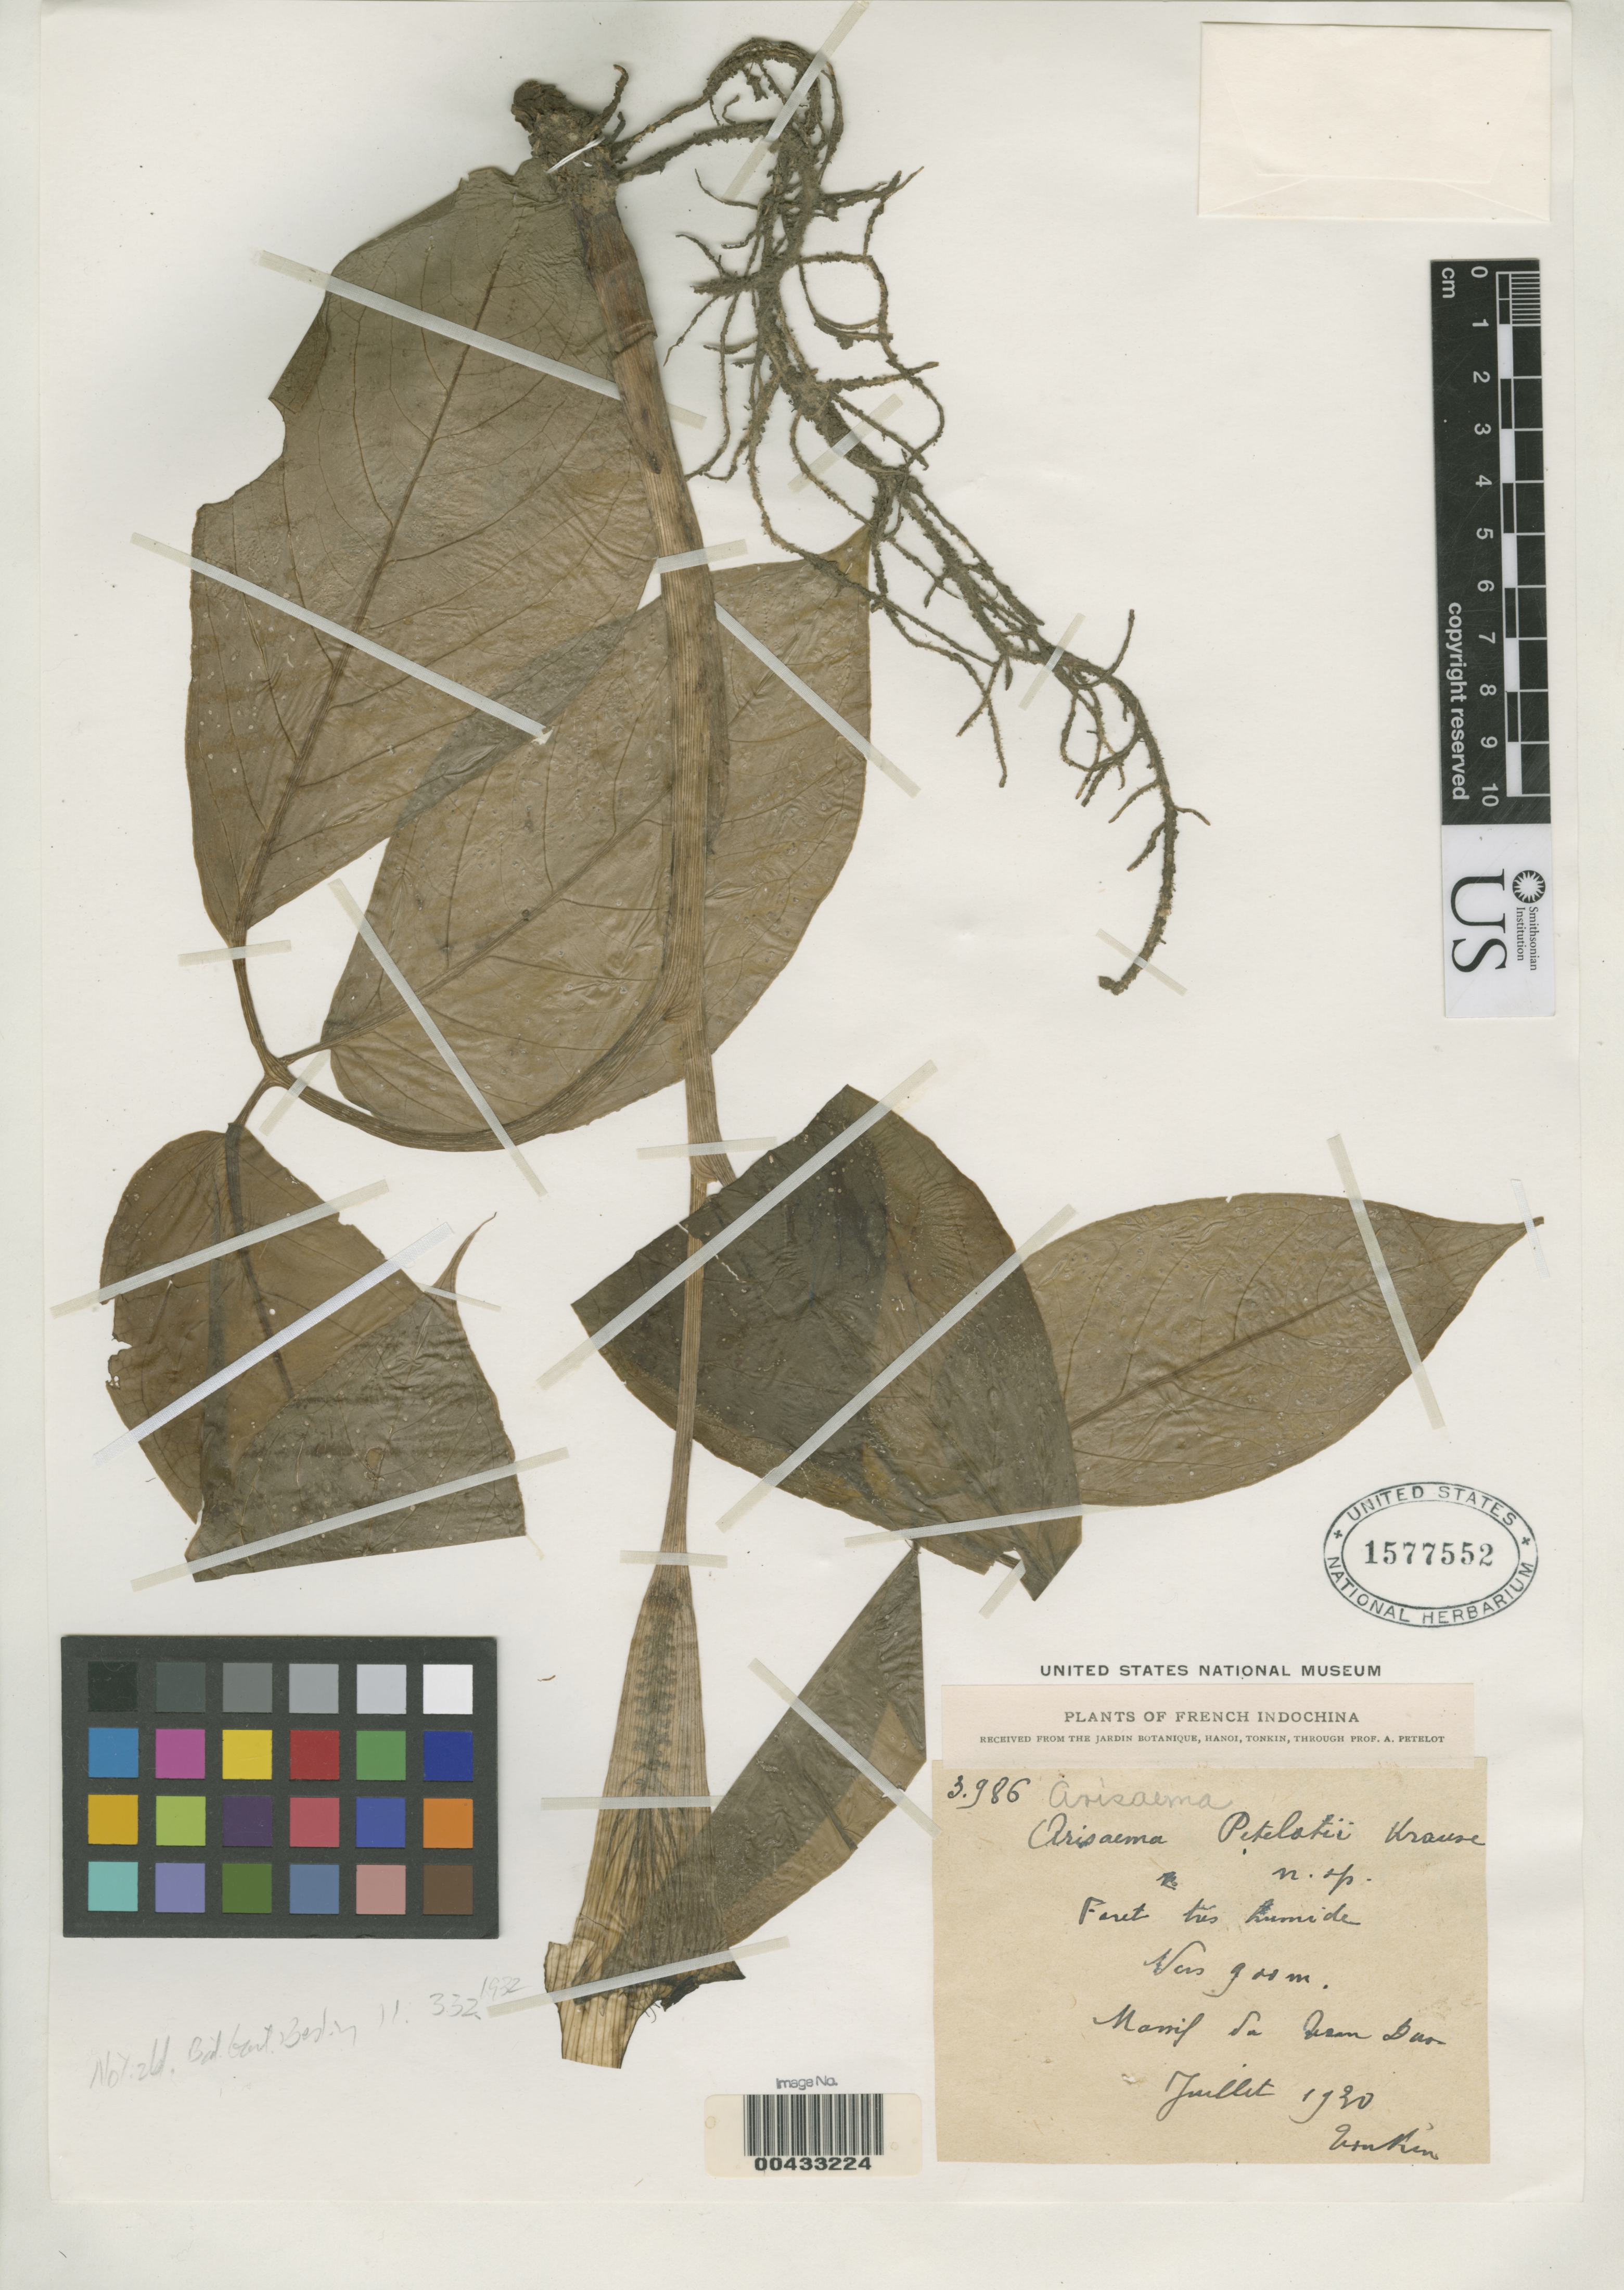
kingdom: Plantae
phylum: Tracheophyta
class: Liliopsida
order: Alismatales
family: Araceae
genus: Arisaema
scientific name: Arisaema petelotii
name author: K. Krause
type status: Isotype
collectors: P. A. Pételot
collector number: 3986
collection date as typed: Jul 1930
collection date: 1930-07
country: Vietnam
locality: Massif Von Vam Dao.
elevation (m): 900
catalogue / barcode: US 1577552